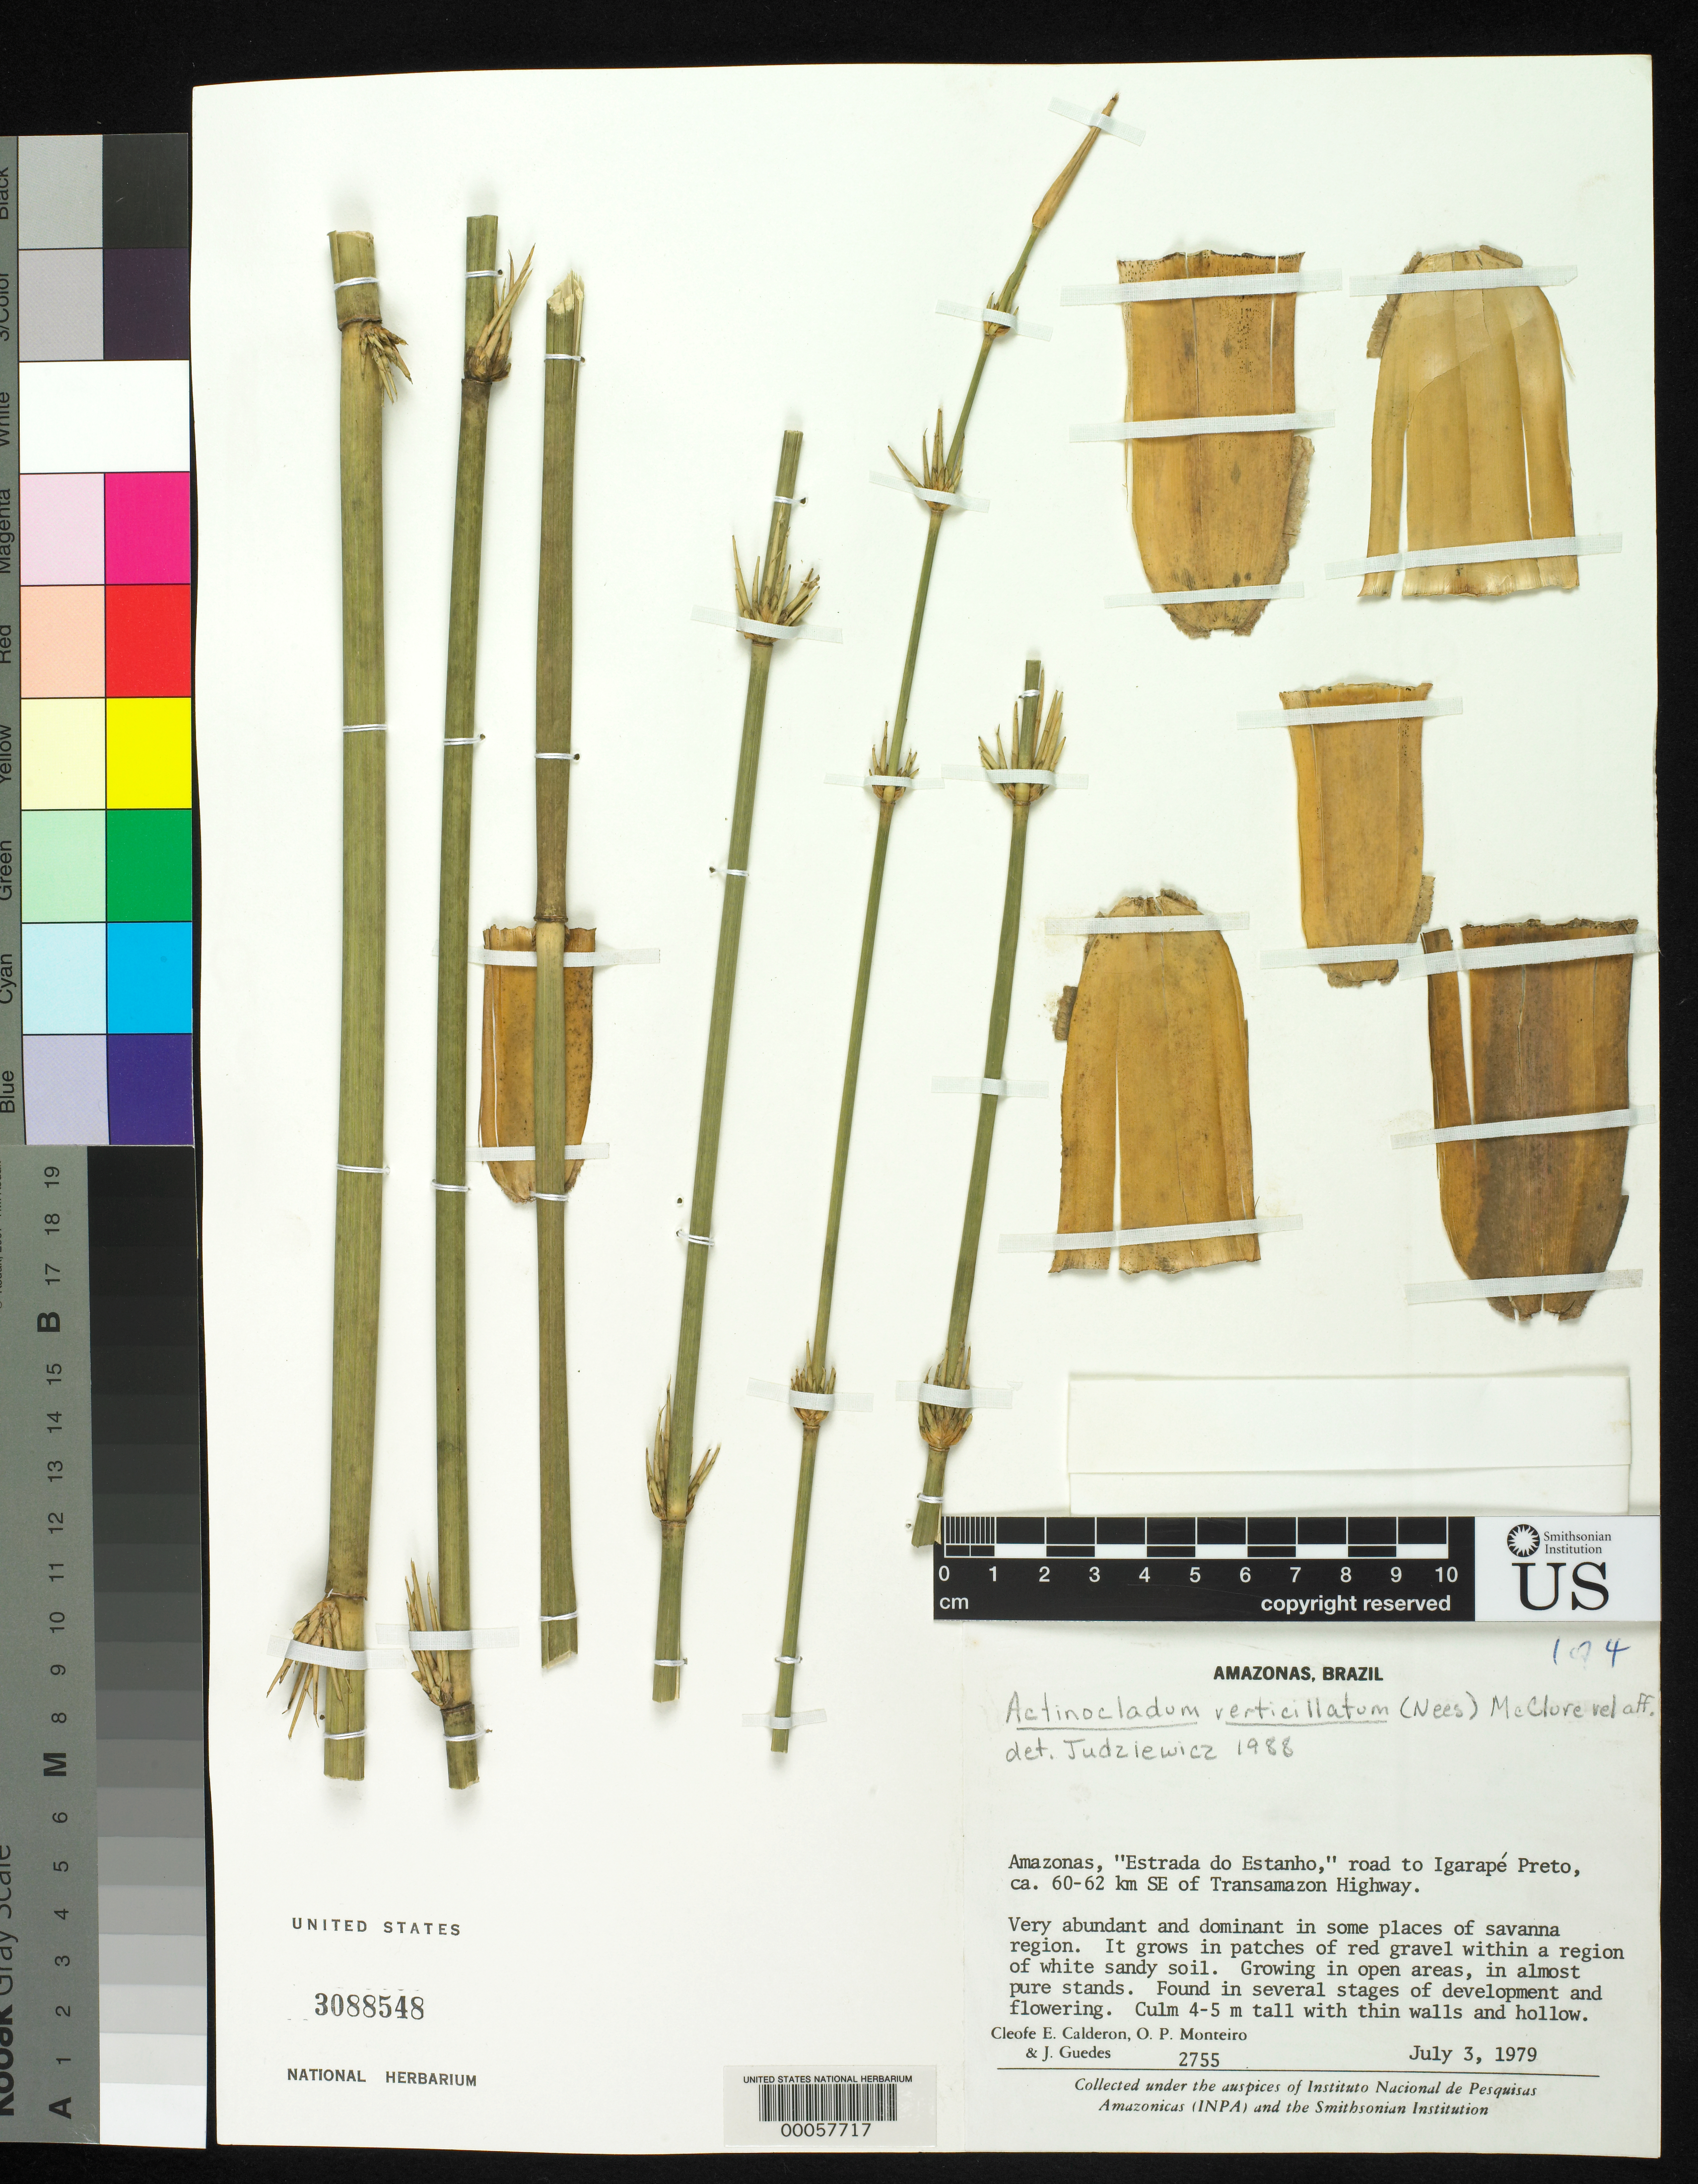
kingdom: Plantae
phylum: Tracheophyta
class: Liliopsida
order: Poales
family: Poaceae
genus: Actinocladum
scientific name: Actinocladum verticillatum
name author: (Nees) McClure ex Soderstr.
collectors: C. E. Calderón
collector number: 2755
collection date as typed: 03 Jul 1979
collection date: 1979-07-03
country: Brazil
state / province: Amazonas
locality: "estrada do estanho," road to igarape preto, 60-62 km se of transamazon hwy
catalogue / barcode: US 3088548